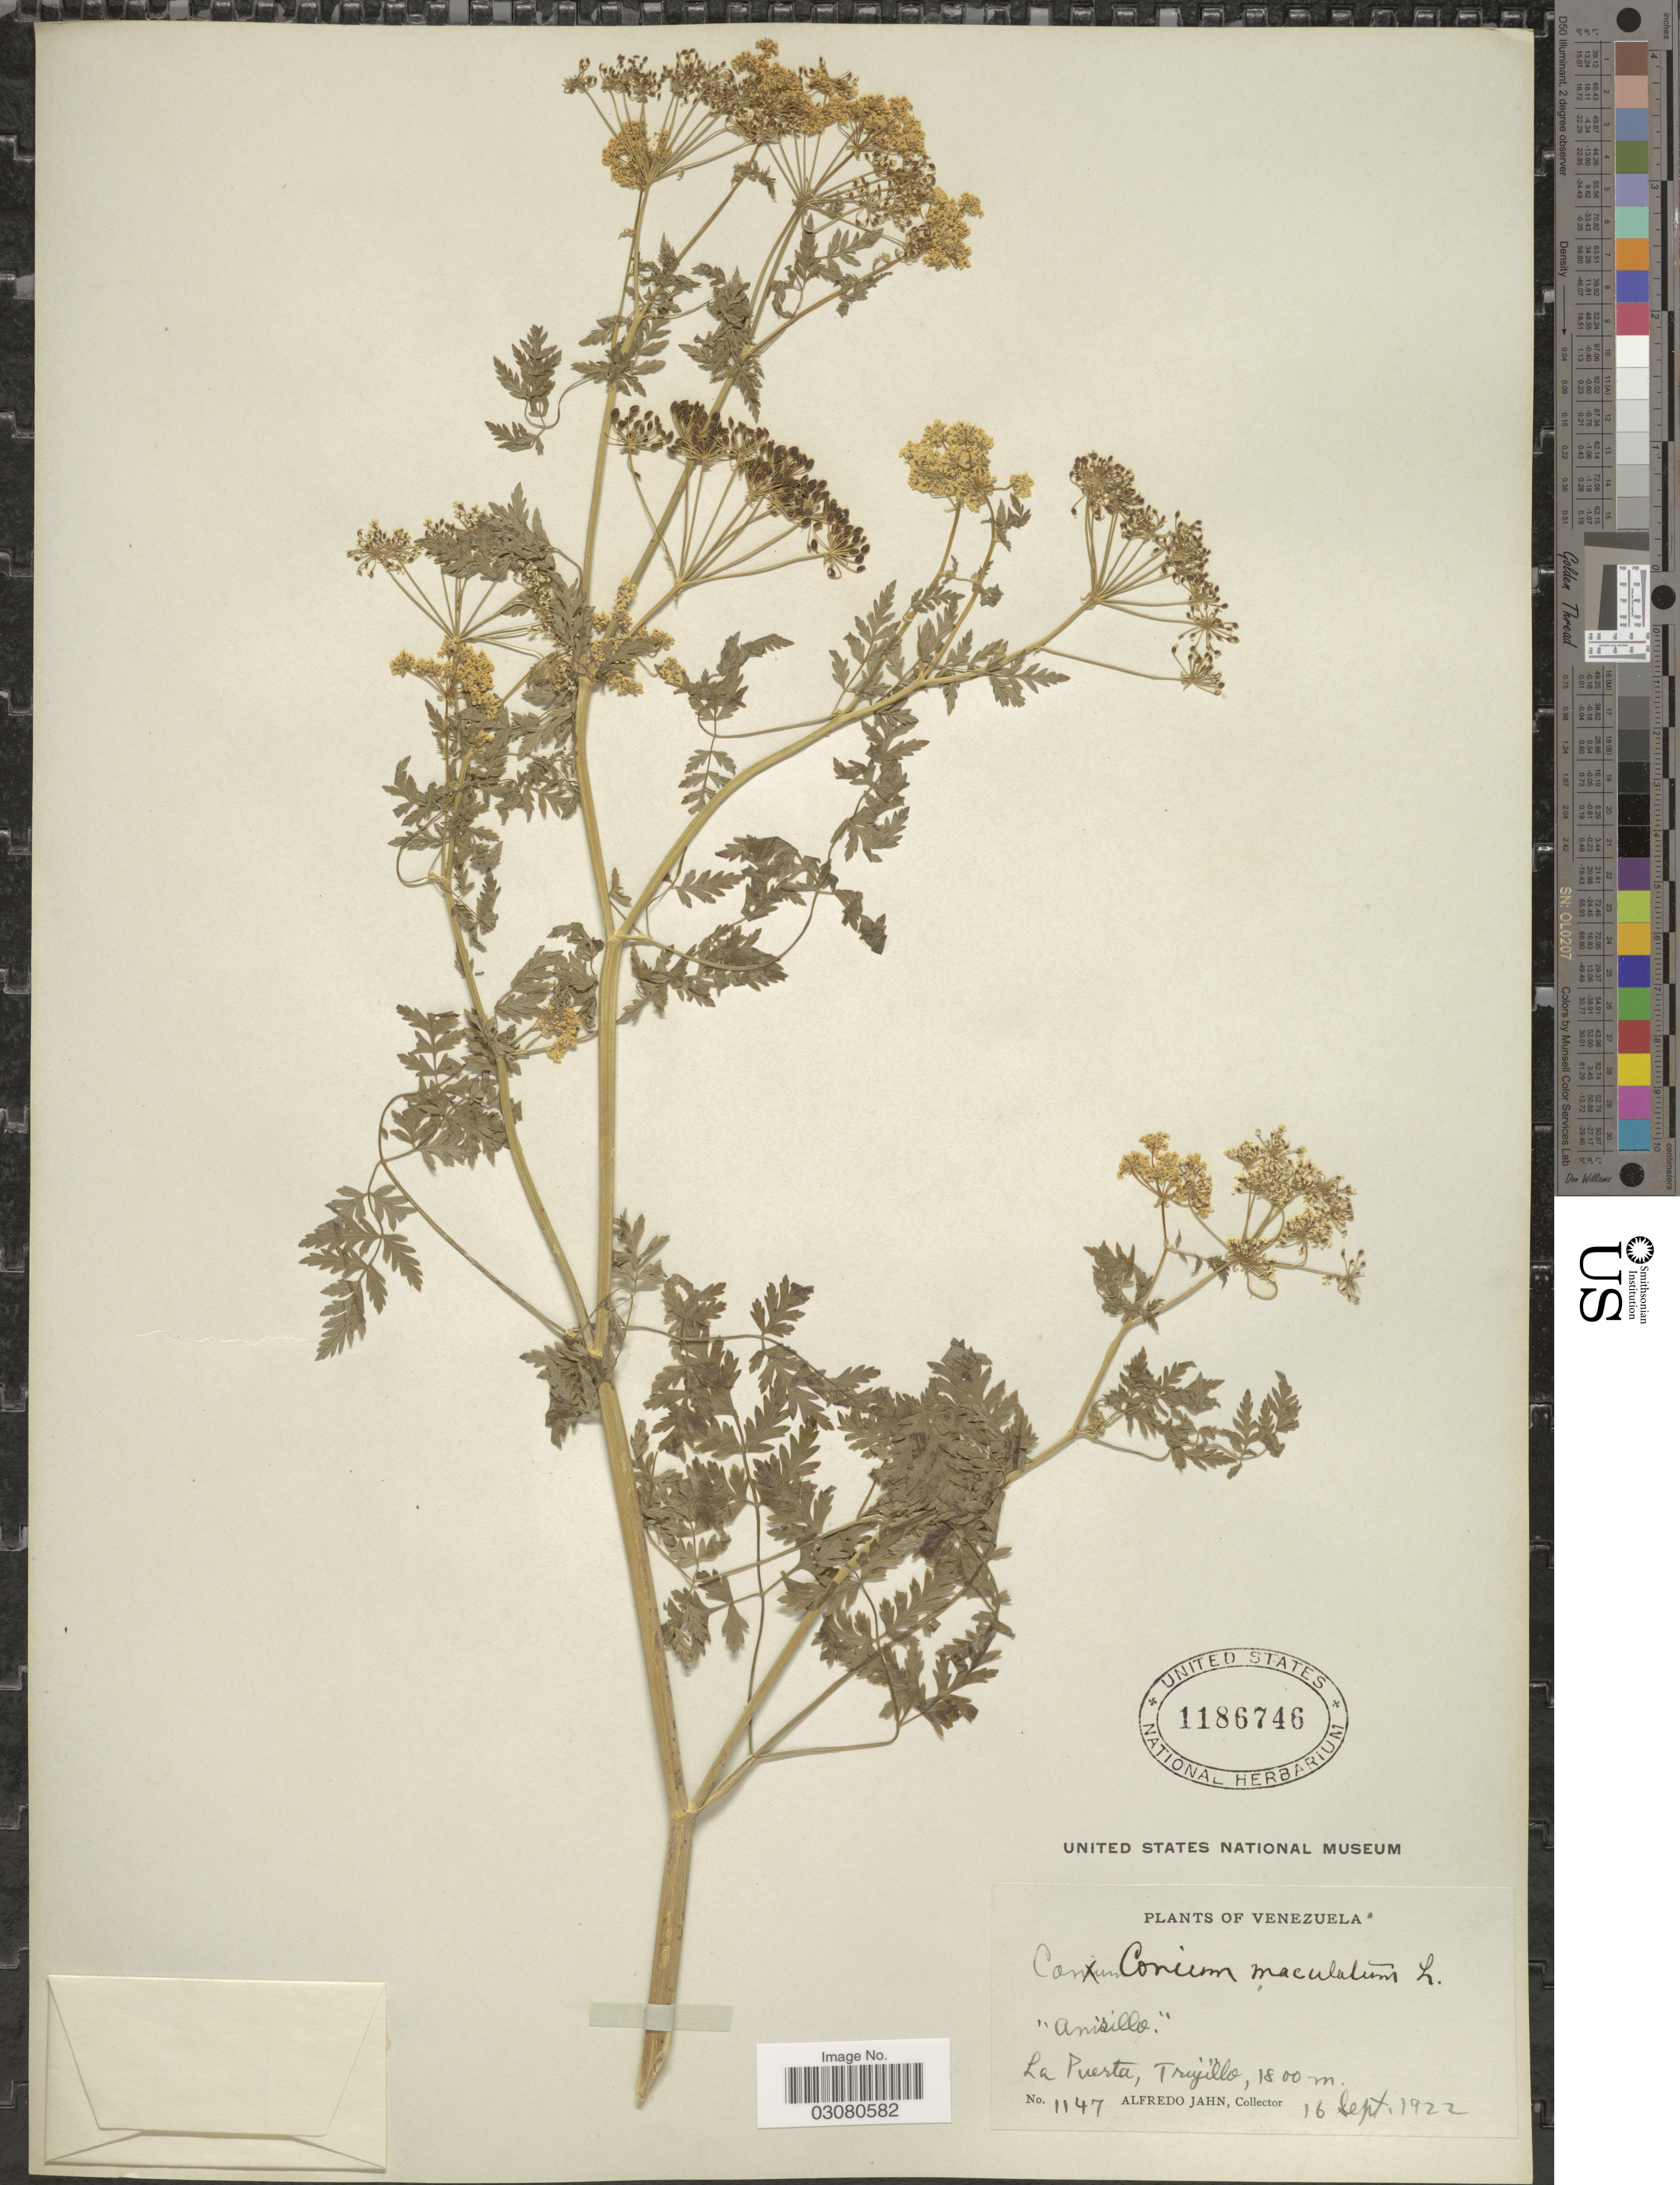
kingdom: Plantae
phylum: Tracheophyta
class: Magnoliopsida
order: Apiales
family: Apiaceae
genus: Conium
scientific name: Conium maculatum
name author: L.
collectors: A. Jahn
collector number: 1147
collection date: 1922-09-16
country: Venezuela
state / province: Trujillo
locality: La Puerta.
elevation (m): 1800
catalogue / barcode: US 1186746